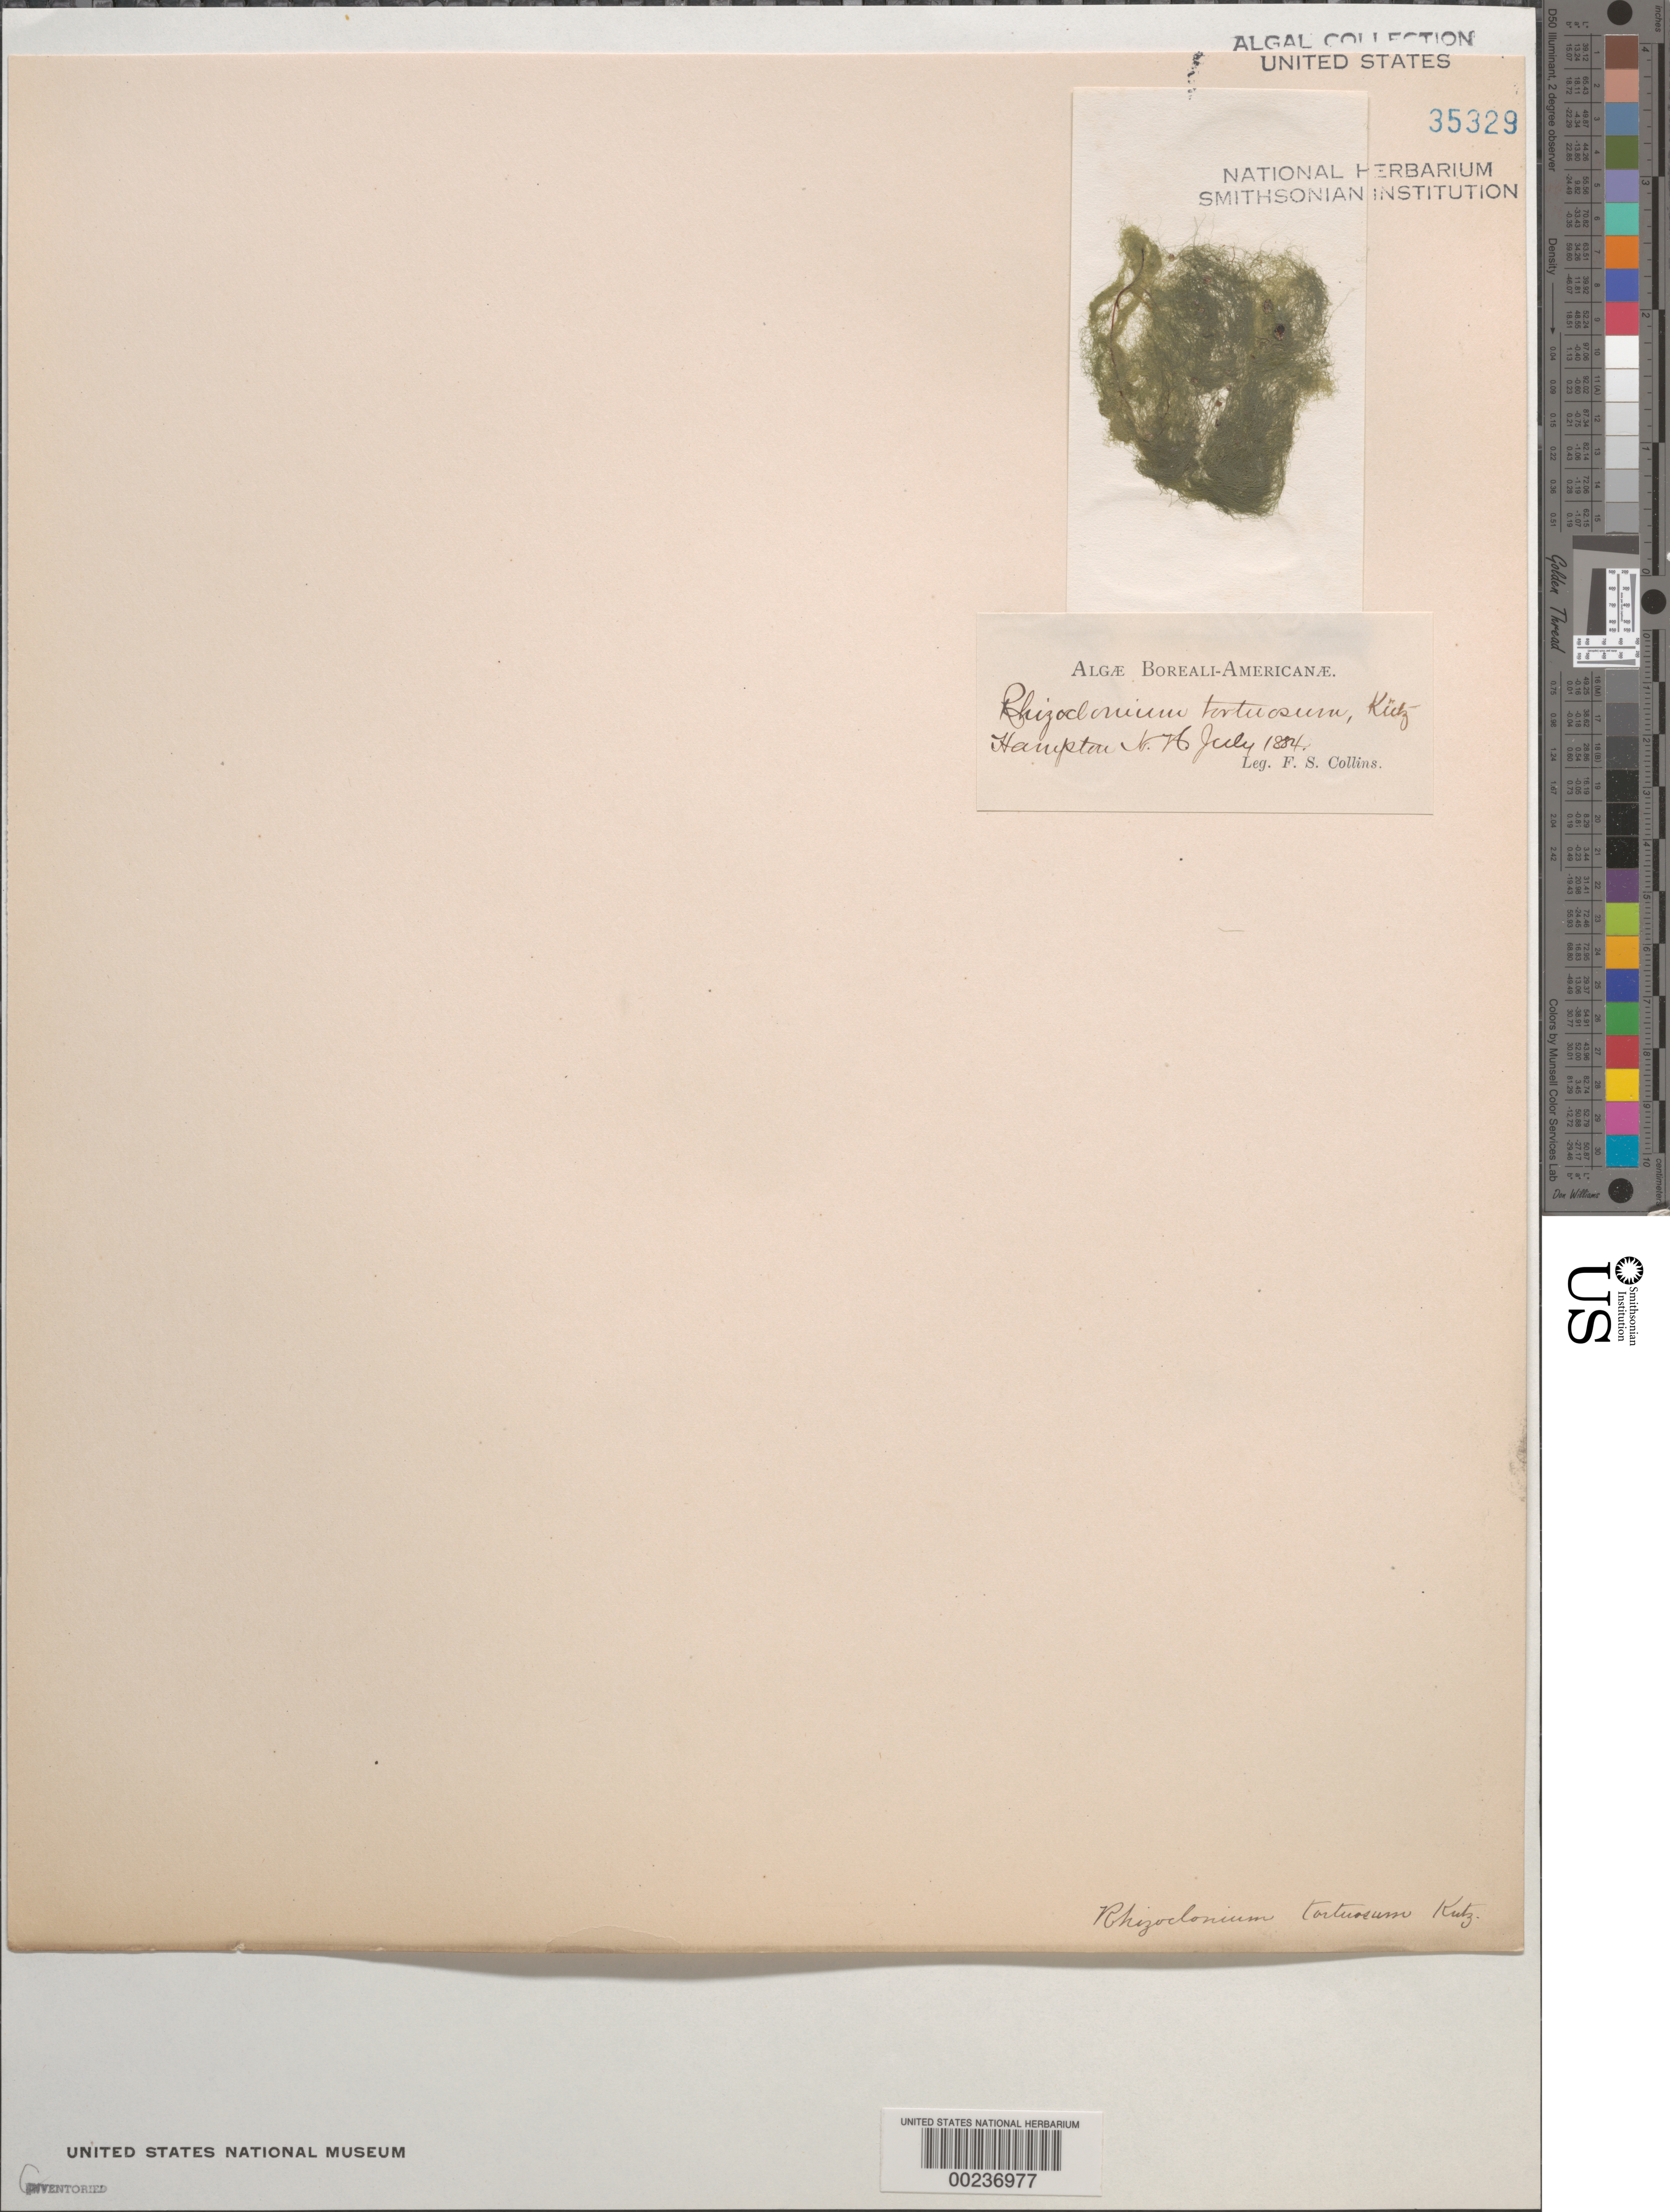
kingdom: Plantae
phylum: Chlorophyta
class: Ulvophyceae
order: Cladophorales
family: Cladophoraceae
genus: Chaetomorpha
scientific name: Chaetomorpha tortuosa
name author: (Dilwyn) Kütz.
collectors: F. Collins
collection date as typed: Jul 1884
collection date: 1884-07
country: United States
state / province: New Hampshire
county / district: Rockingham County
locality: Hampton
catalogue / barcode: US 35329